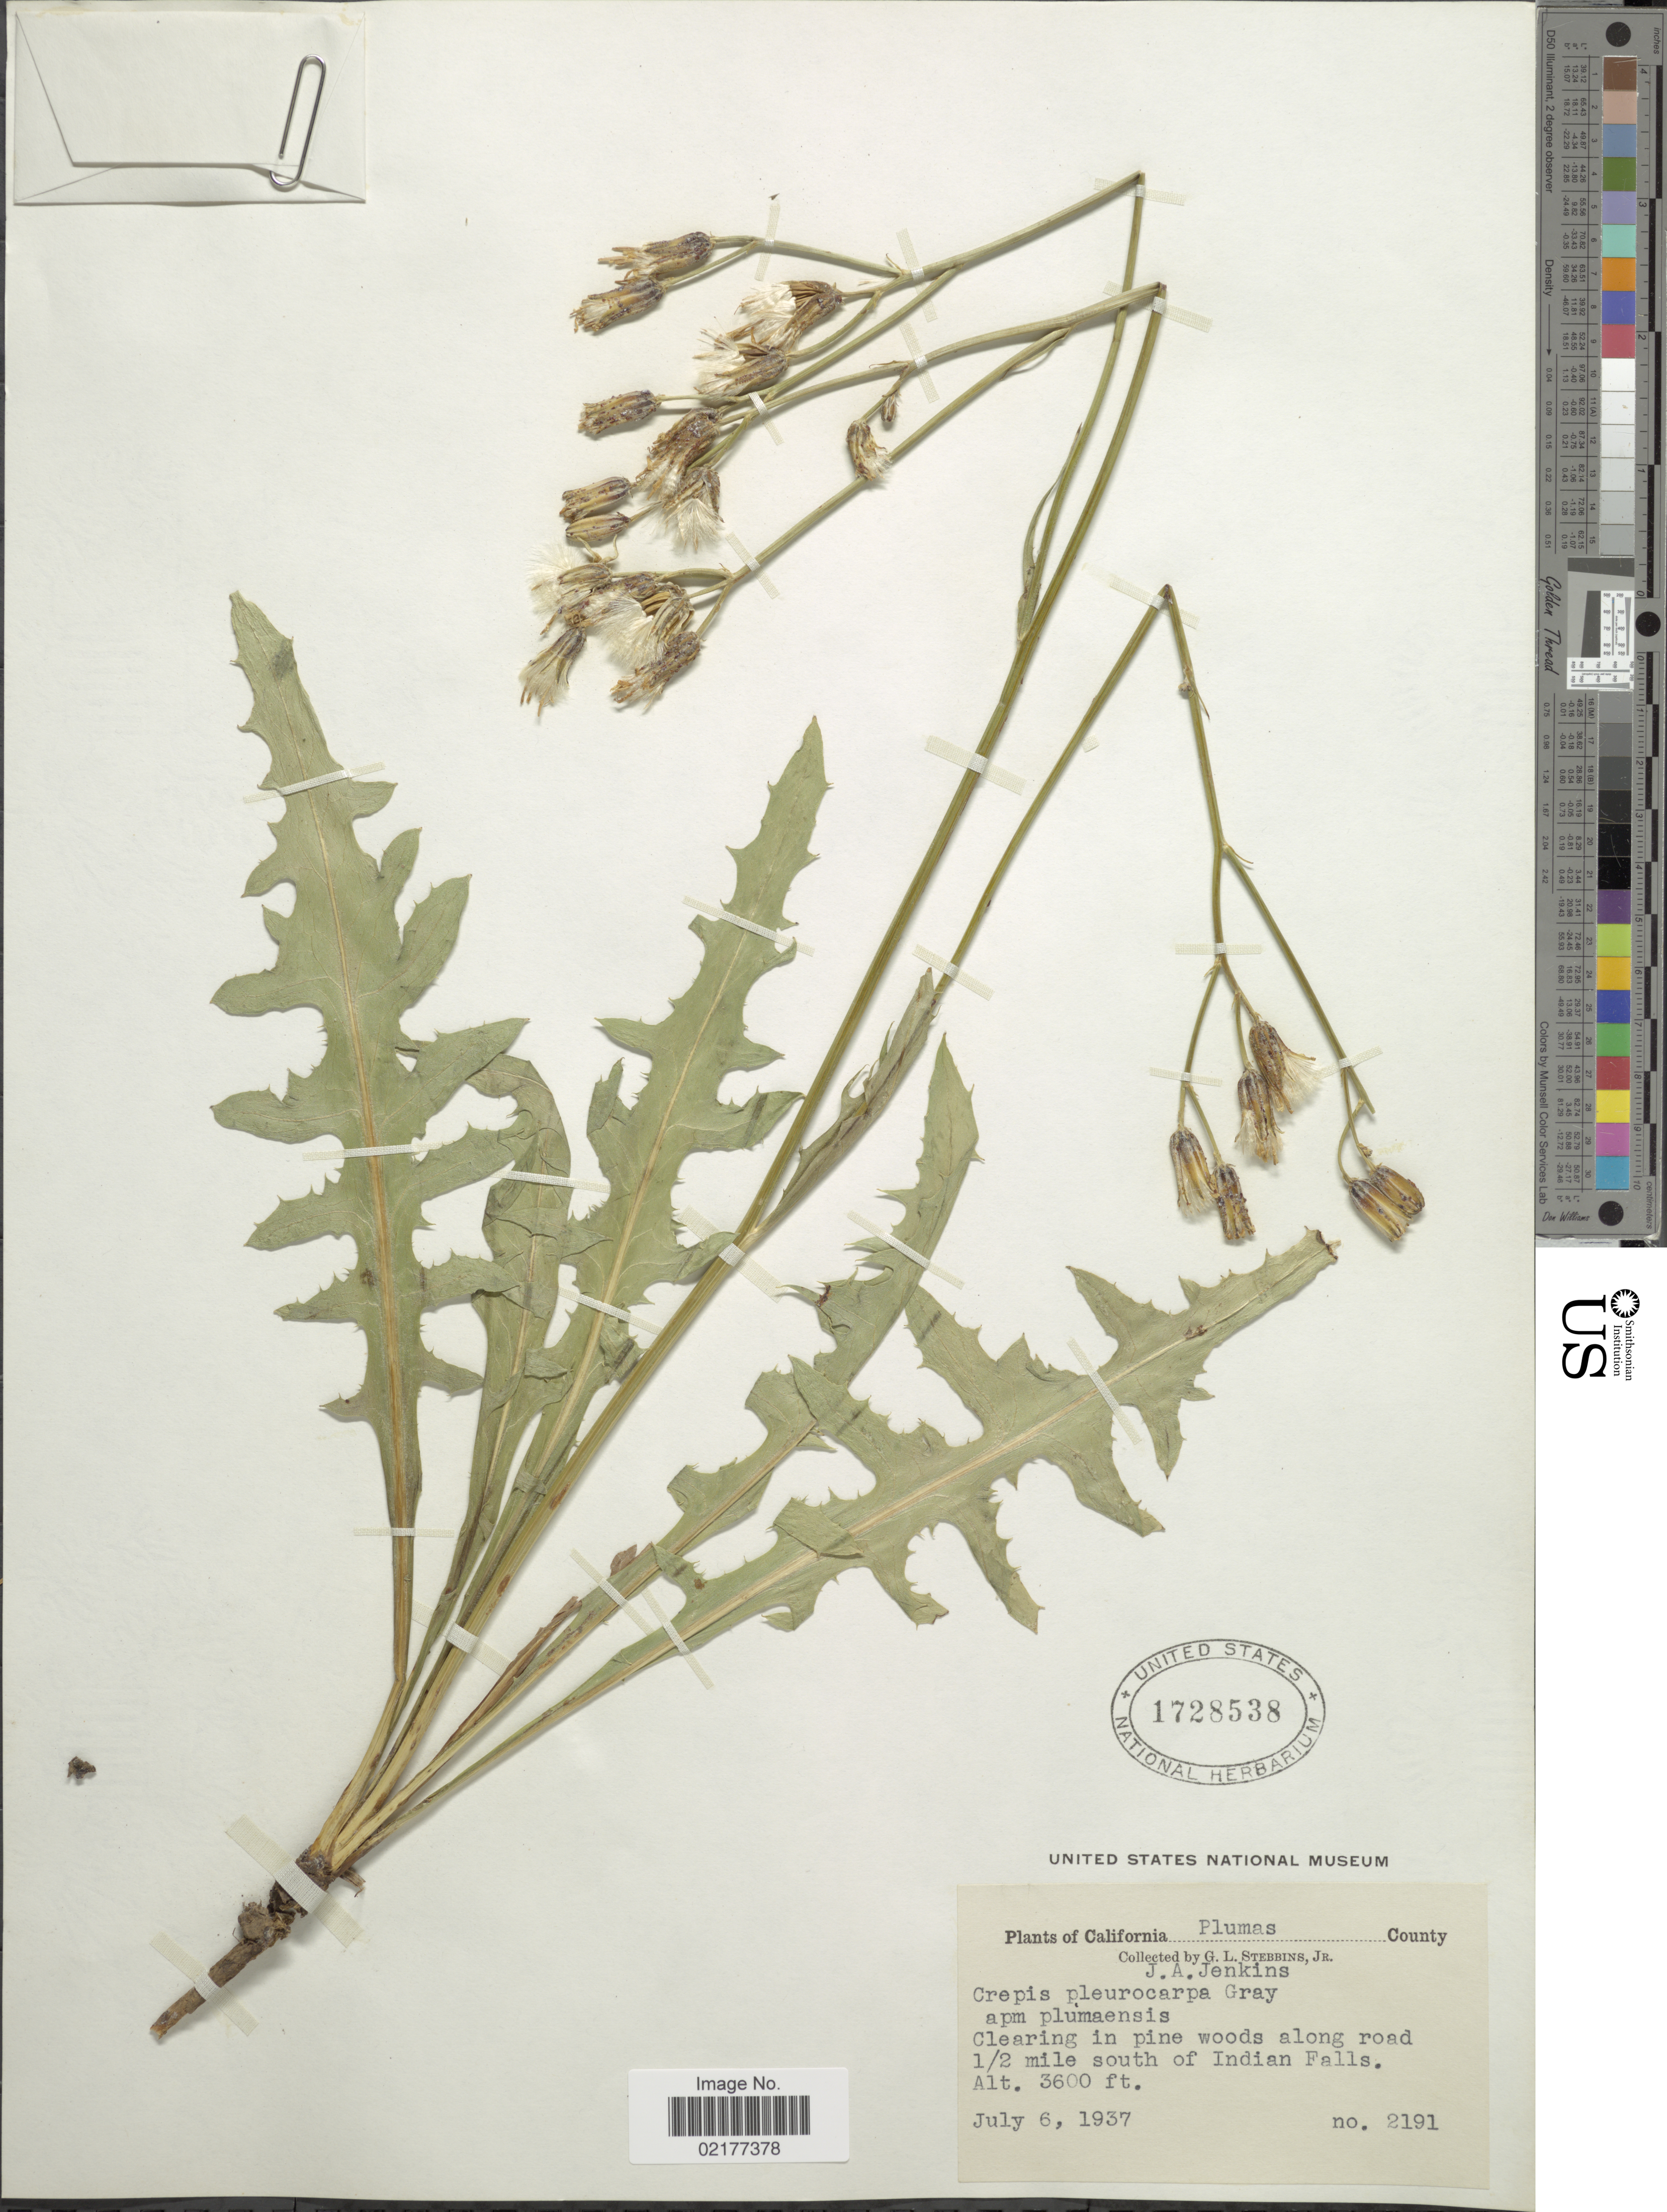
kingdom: Plantae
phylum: Tracheophyta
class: Magnoliopsida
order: Asterales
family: Asteraceae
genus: Crepis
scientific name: Crepis pleurocarpa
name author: A. Gray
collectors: G. L. Stebbins & J. Jenkins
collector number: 2191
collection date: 1937-07-06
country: United States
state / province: California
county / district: Plumas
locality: Plumas County, Clearing in pine woods along road ½ mile south of Indian Falls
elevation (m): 1097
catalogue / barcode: US 1728538